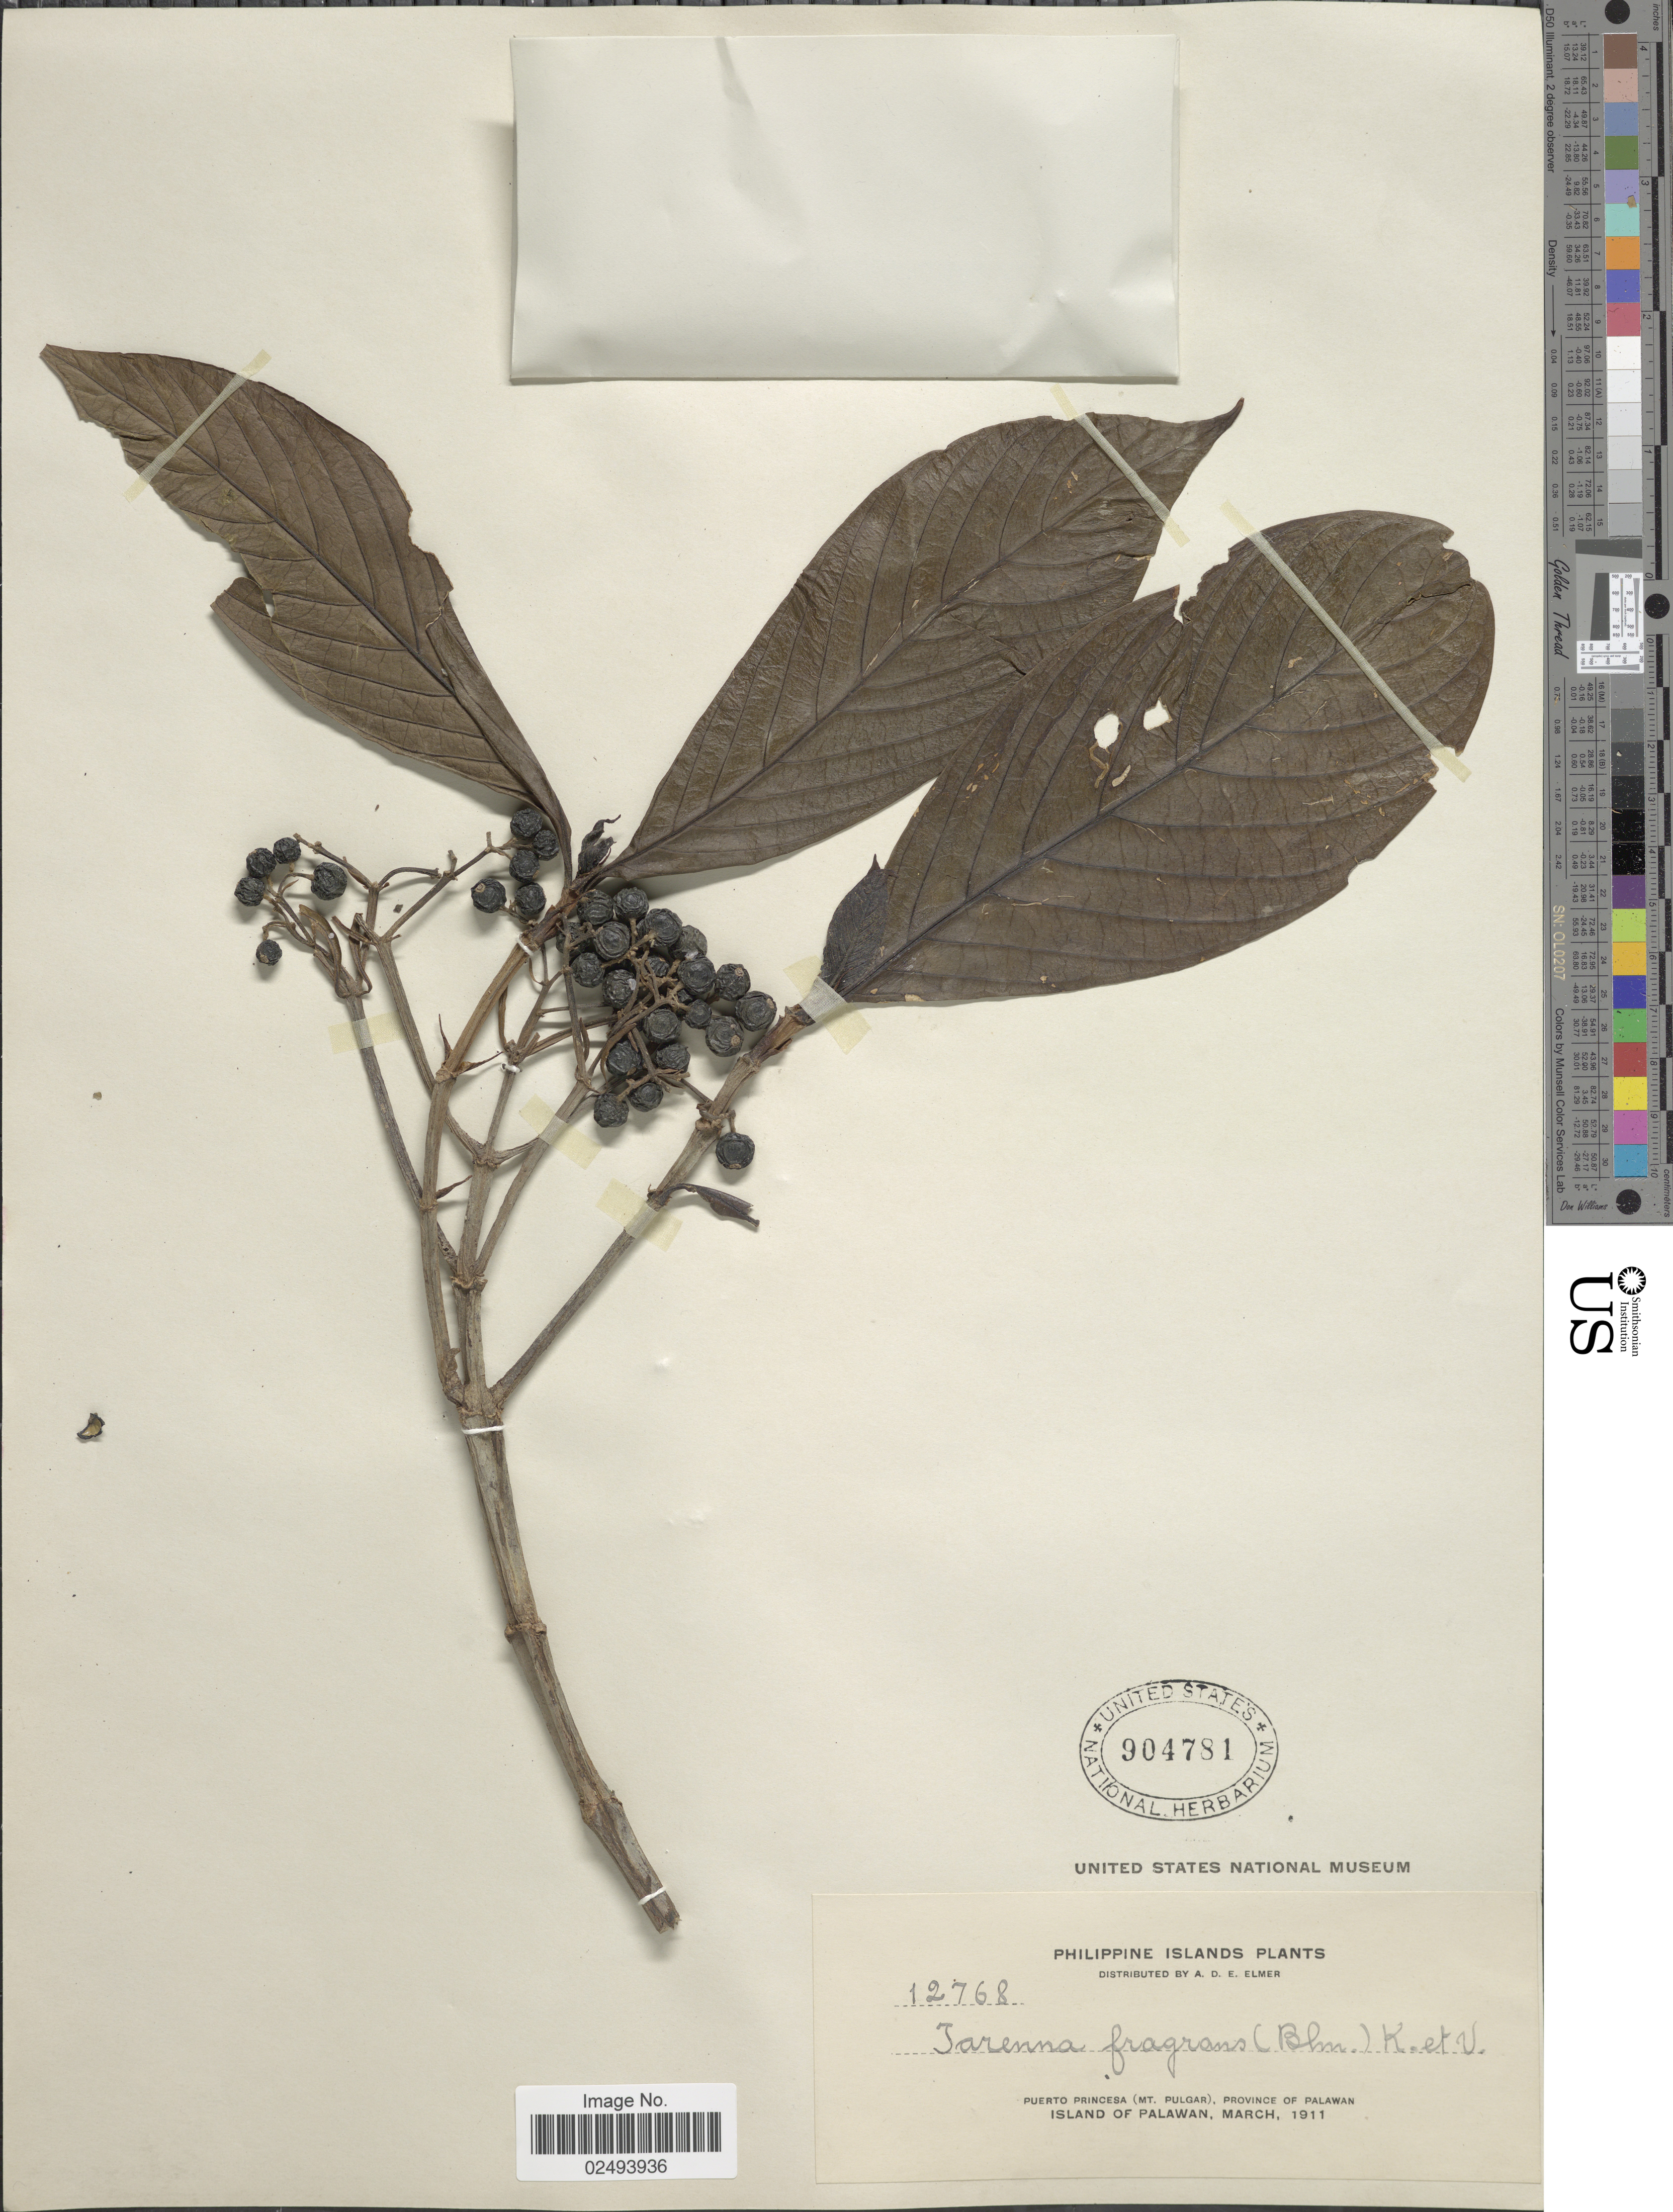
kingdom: Plantae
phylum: Tracheophyta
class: Magnoliopsida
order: Gentianales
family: Rubiaceae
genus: Tarenna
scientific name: Tarenna fragrans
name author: (Blume) Koord. & Valeton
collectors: A. D. E. Elmer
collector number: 12768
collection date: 1911-03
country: Philippines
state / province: Mimaropa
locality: Puerto Princesa (Mt. Pulgar), Province of Palawan, Island of Palawan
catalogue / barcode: US 904781